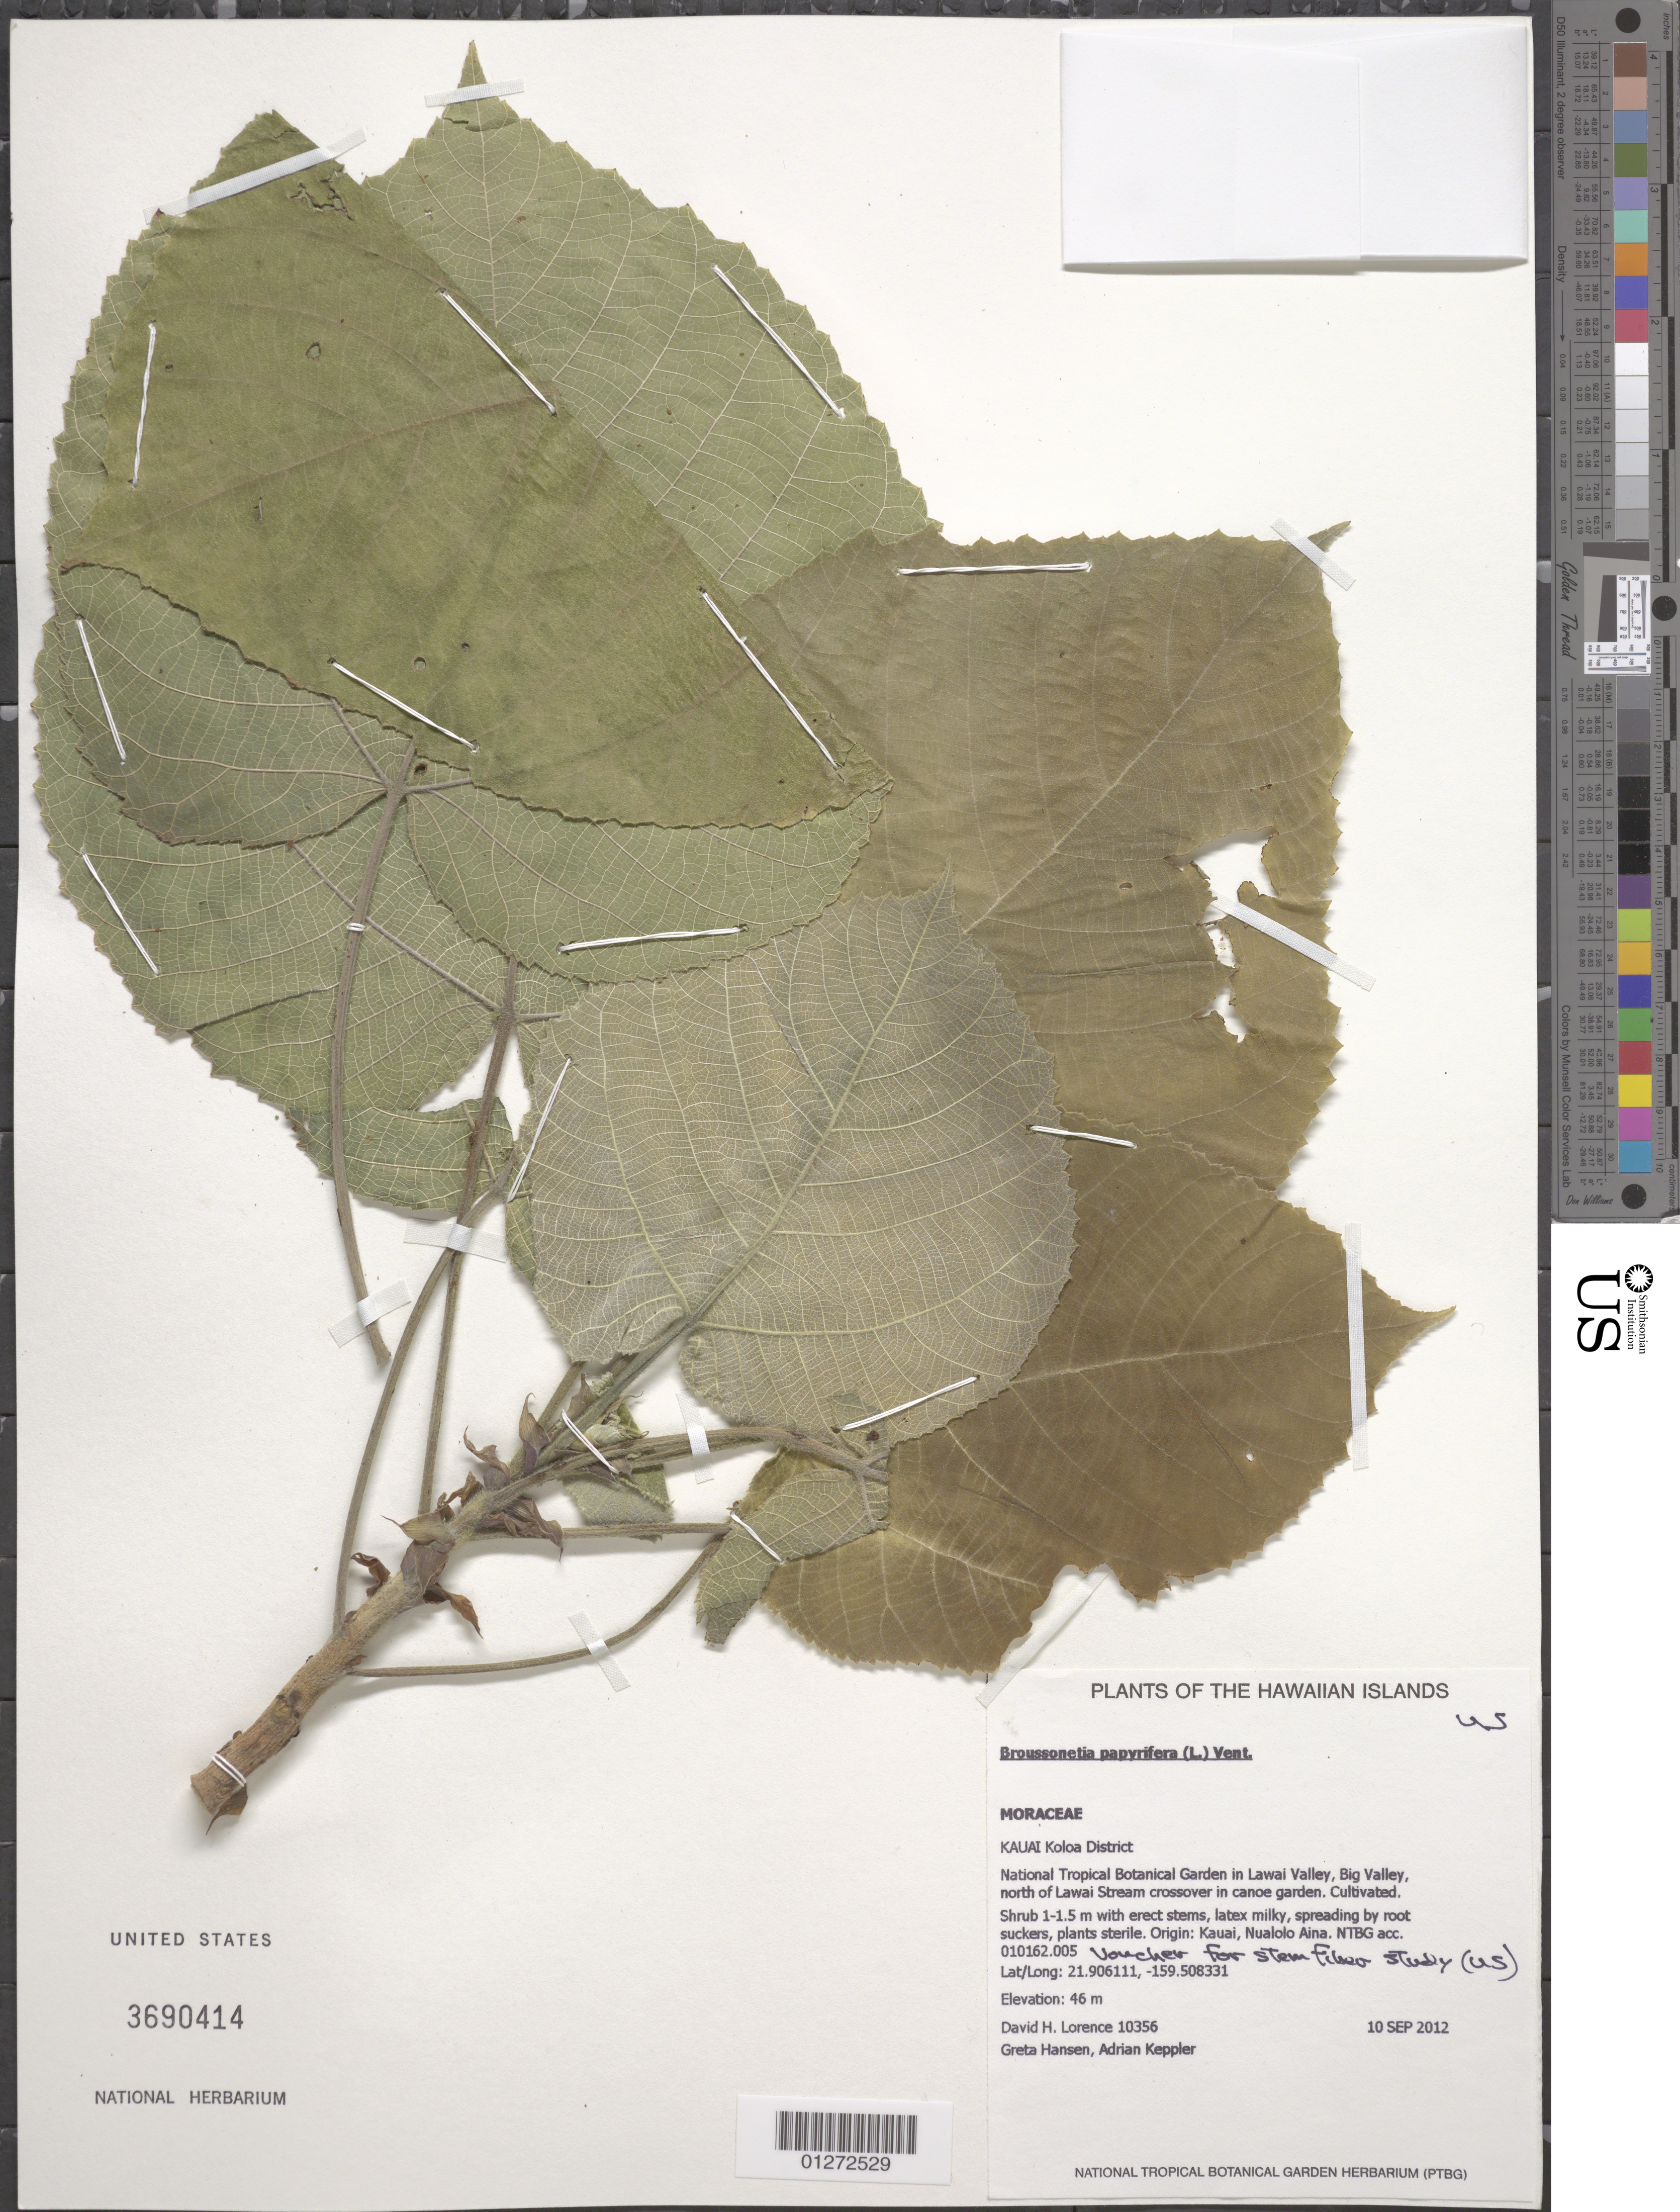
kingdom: Plantae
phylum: Tracheophyta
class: Magnoliopsida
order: Rosales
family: Moraceae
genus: Broussonetia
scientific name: Broussonetia papyrifera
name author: (L.) L'Hér. ex Vent.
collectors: D. Lorence, G. Hansen & A. Keppler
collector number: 10356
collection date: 2012-09-10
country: United States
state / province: Hawaii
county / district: Kauai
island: Kaua'i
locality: National Tropical Botanical Garden in Lawai Valley, Big Valley, north of Lawai Stream crossover in canoe garden.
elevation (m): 46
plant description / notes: DNA voucher for US stem fiber study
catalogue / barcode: US 3690414